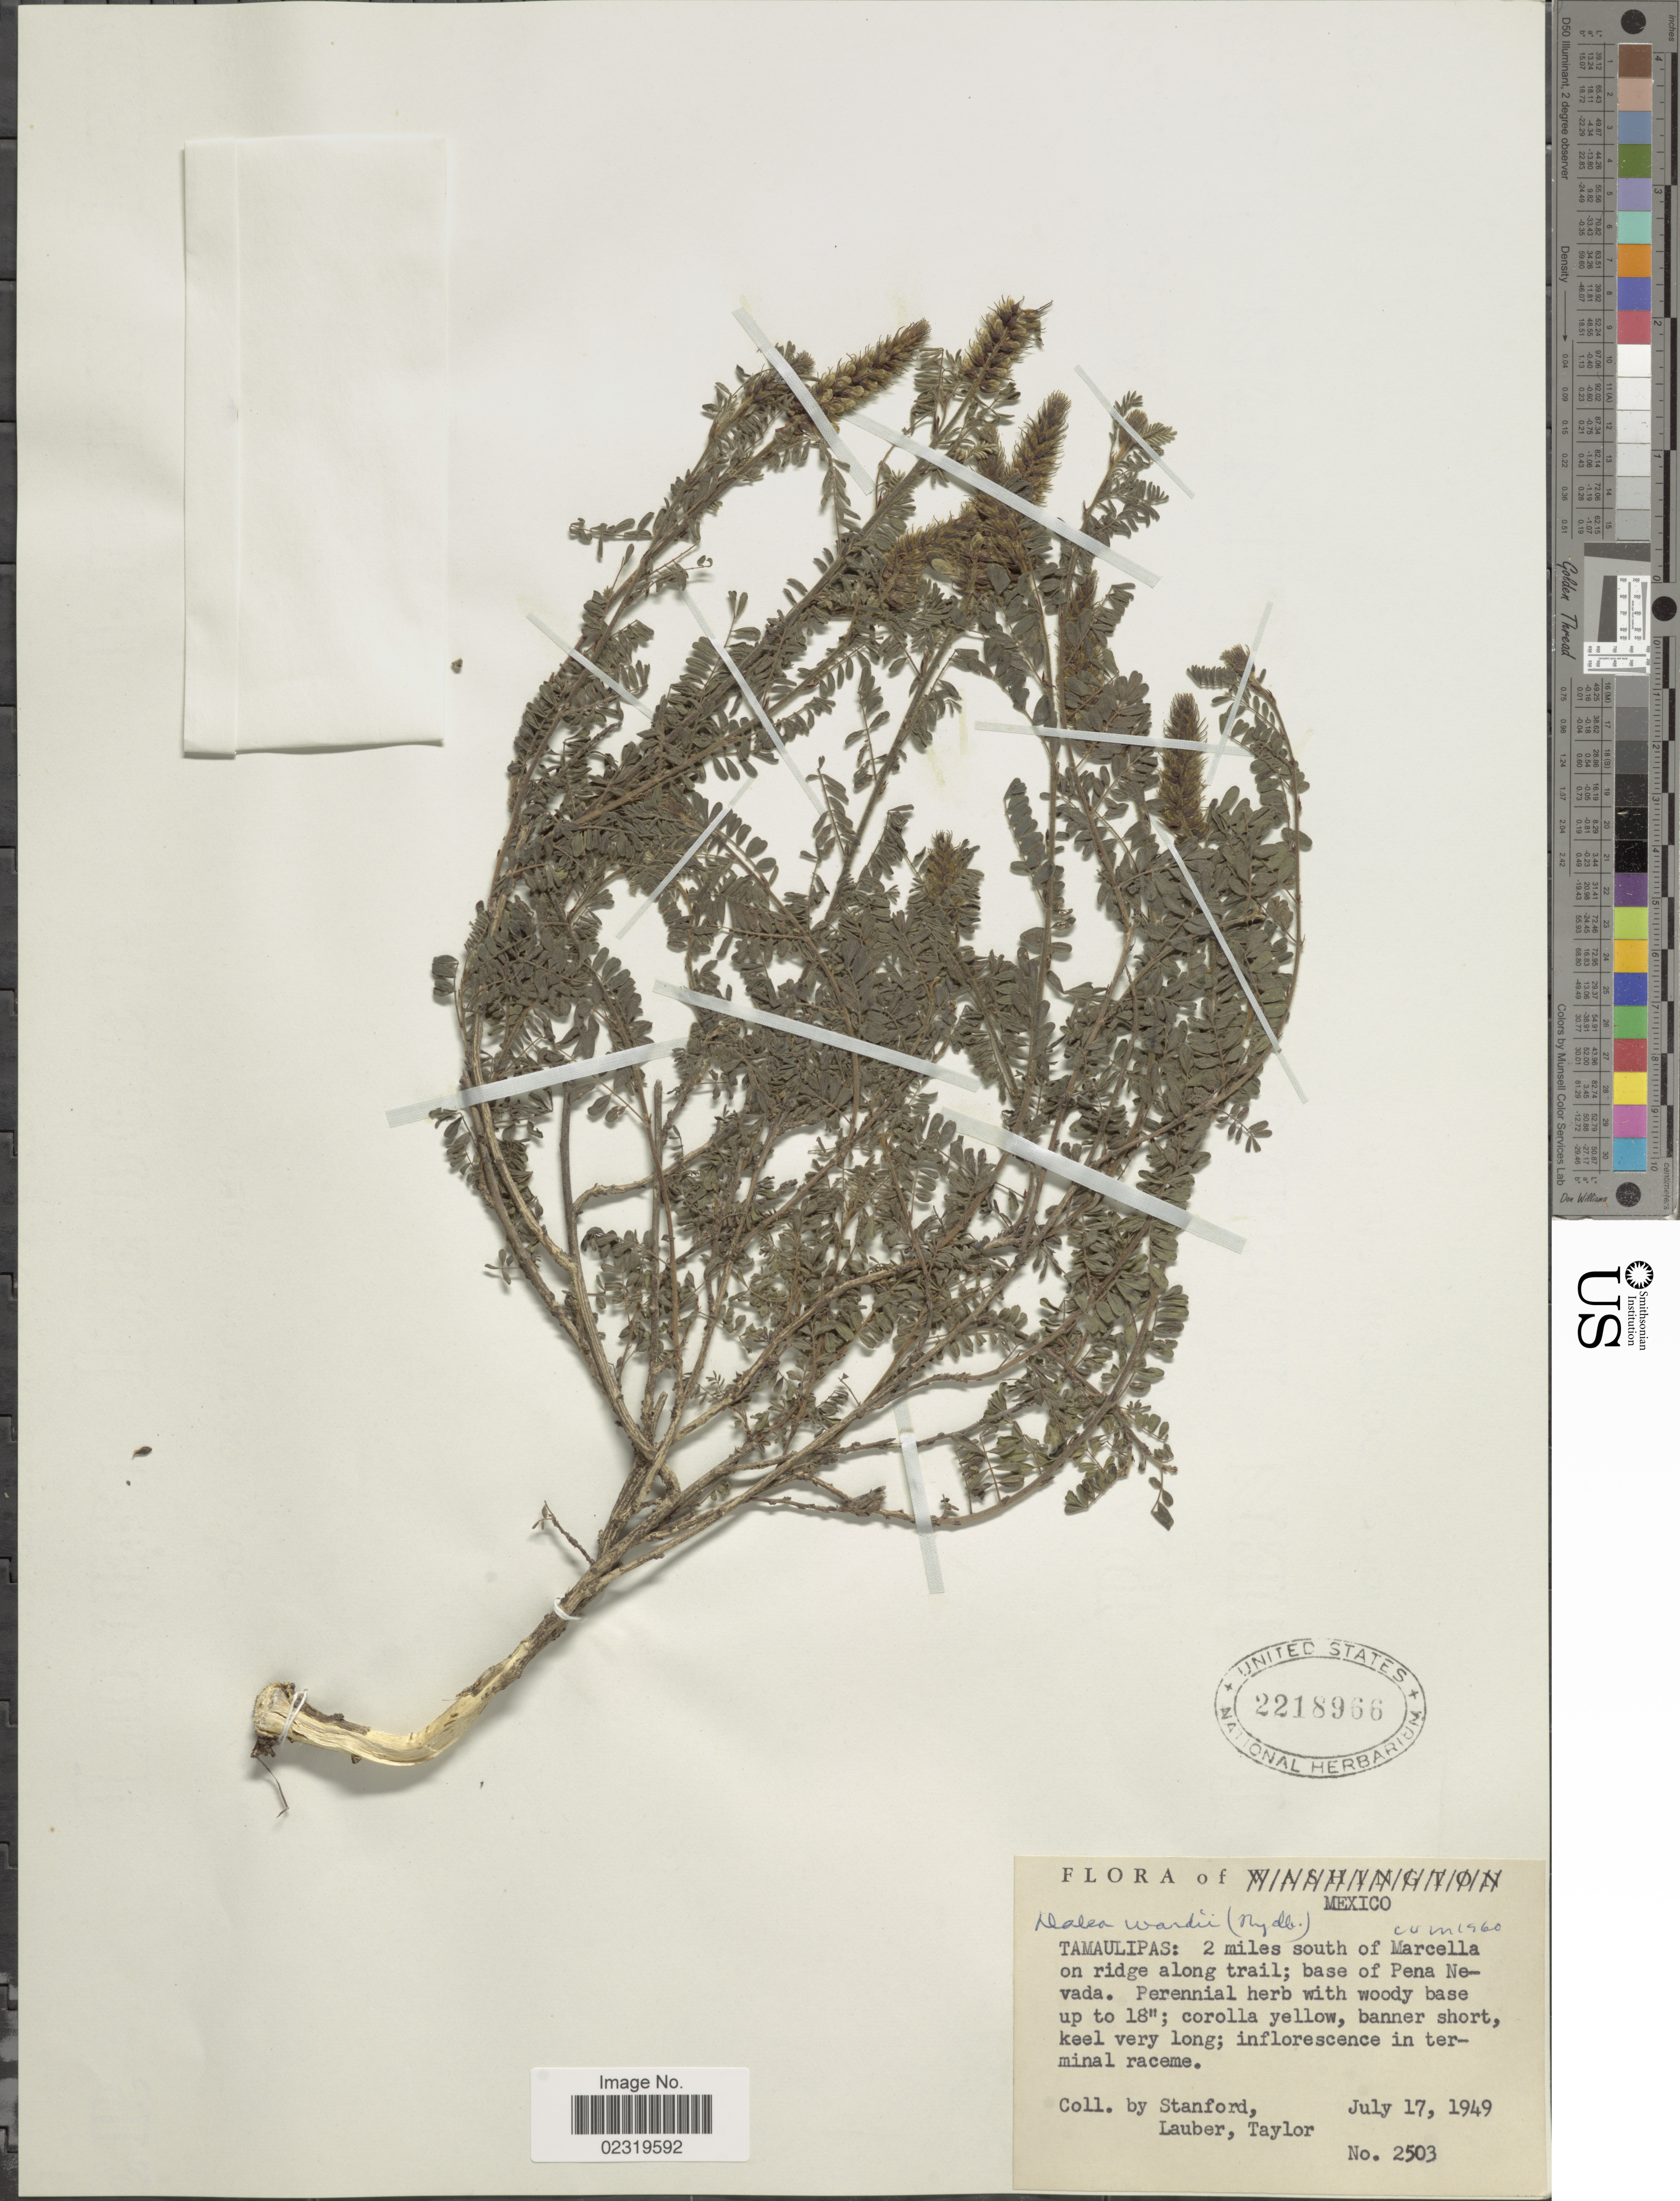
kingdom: Plantae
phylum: Tracheophyta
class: Magnoliopsida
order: Fabales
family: Fabaceae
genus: Dalea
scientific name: Dalea lutea var. lutea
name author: (Cav.) Willd.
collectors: -. Stanford, -. Lauber & -. Taylor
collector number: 2503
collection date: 1949-07-17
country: Mexico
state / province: Tamaulipas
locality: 2 miles south of Marcella on ridge along trail, base of Pena Nevada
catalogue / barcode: US 2218966